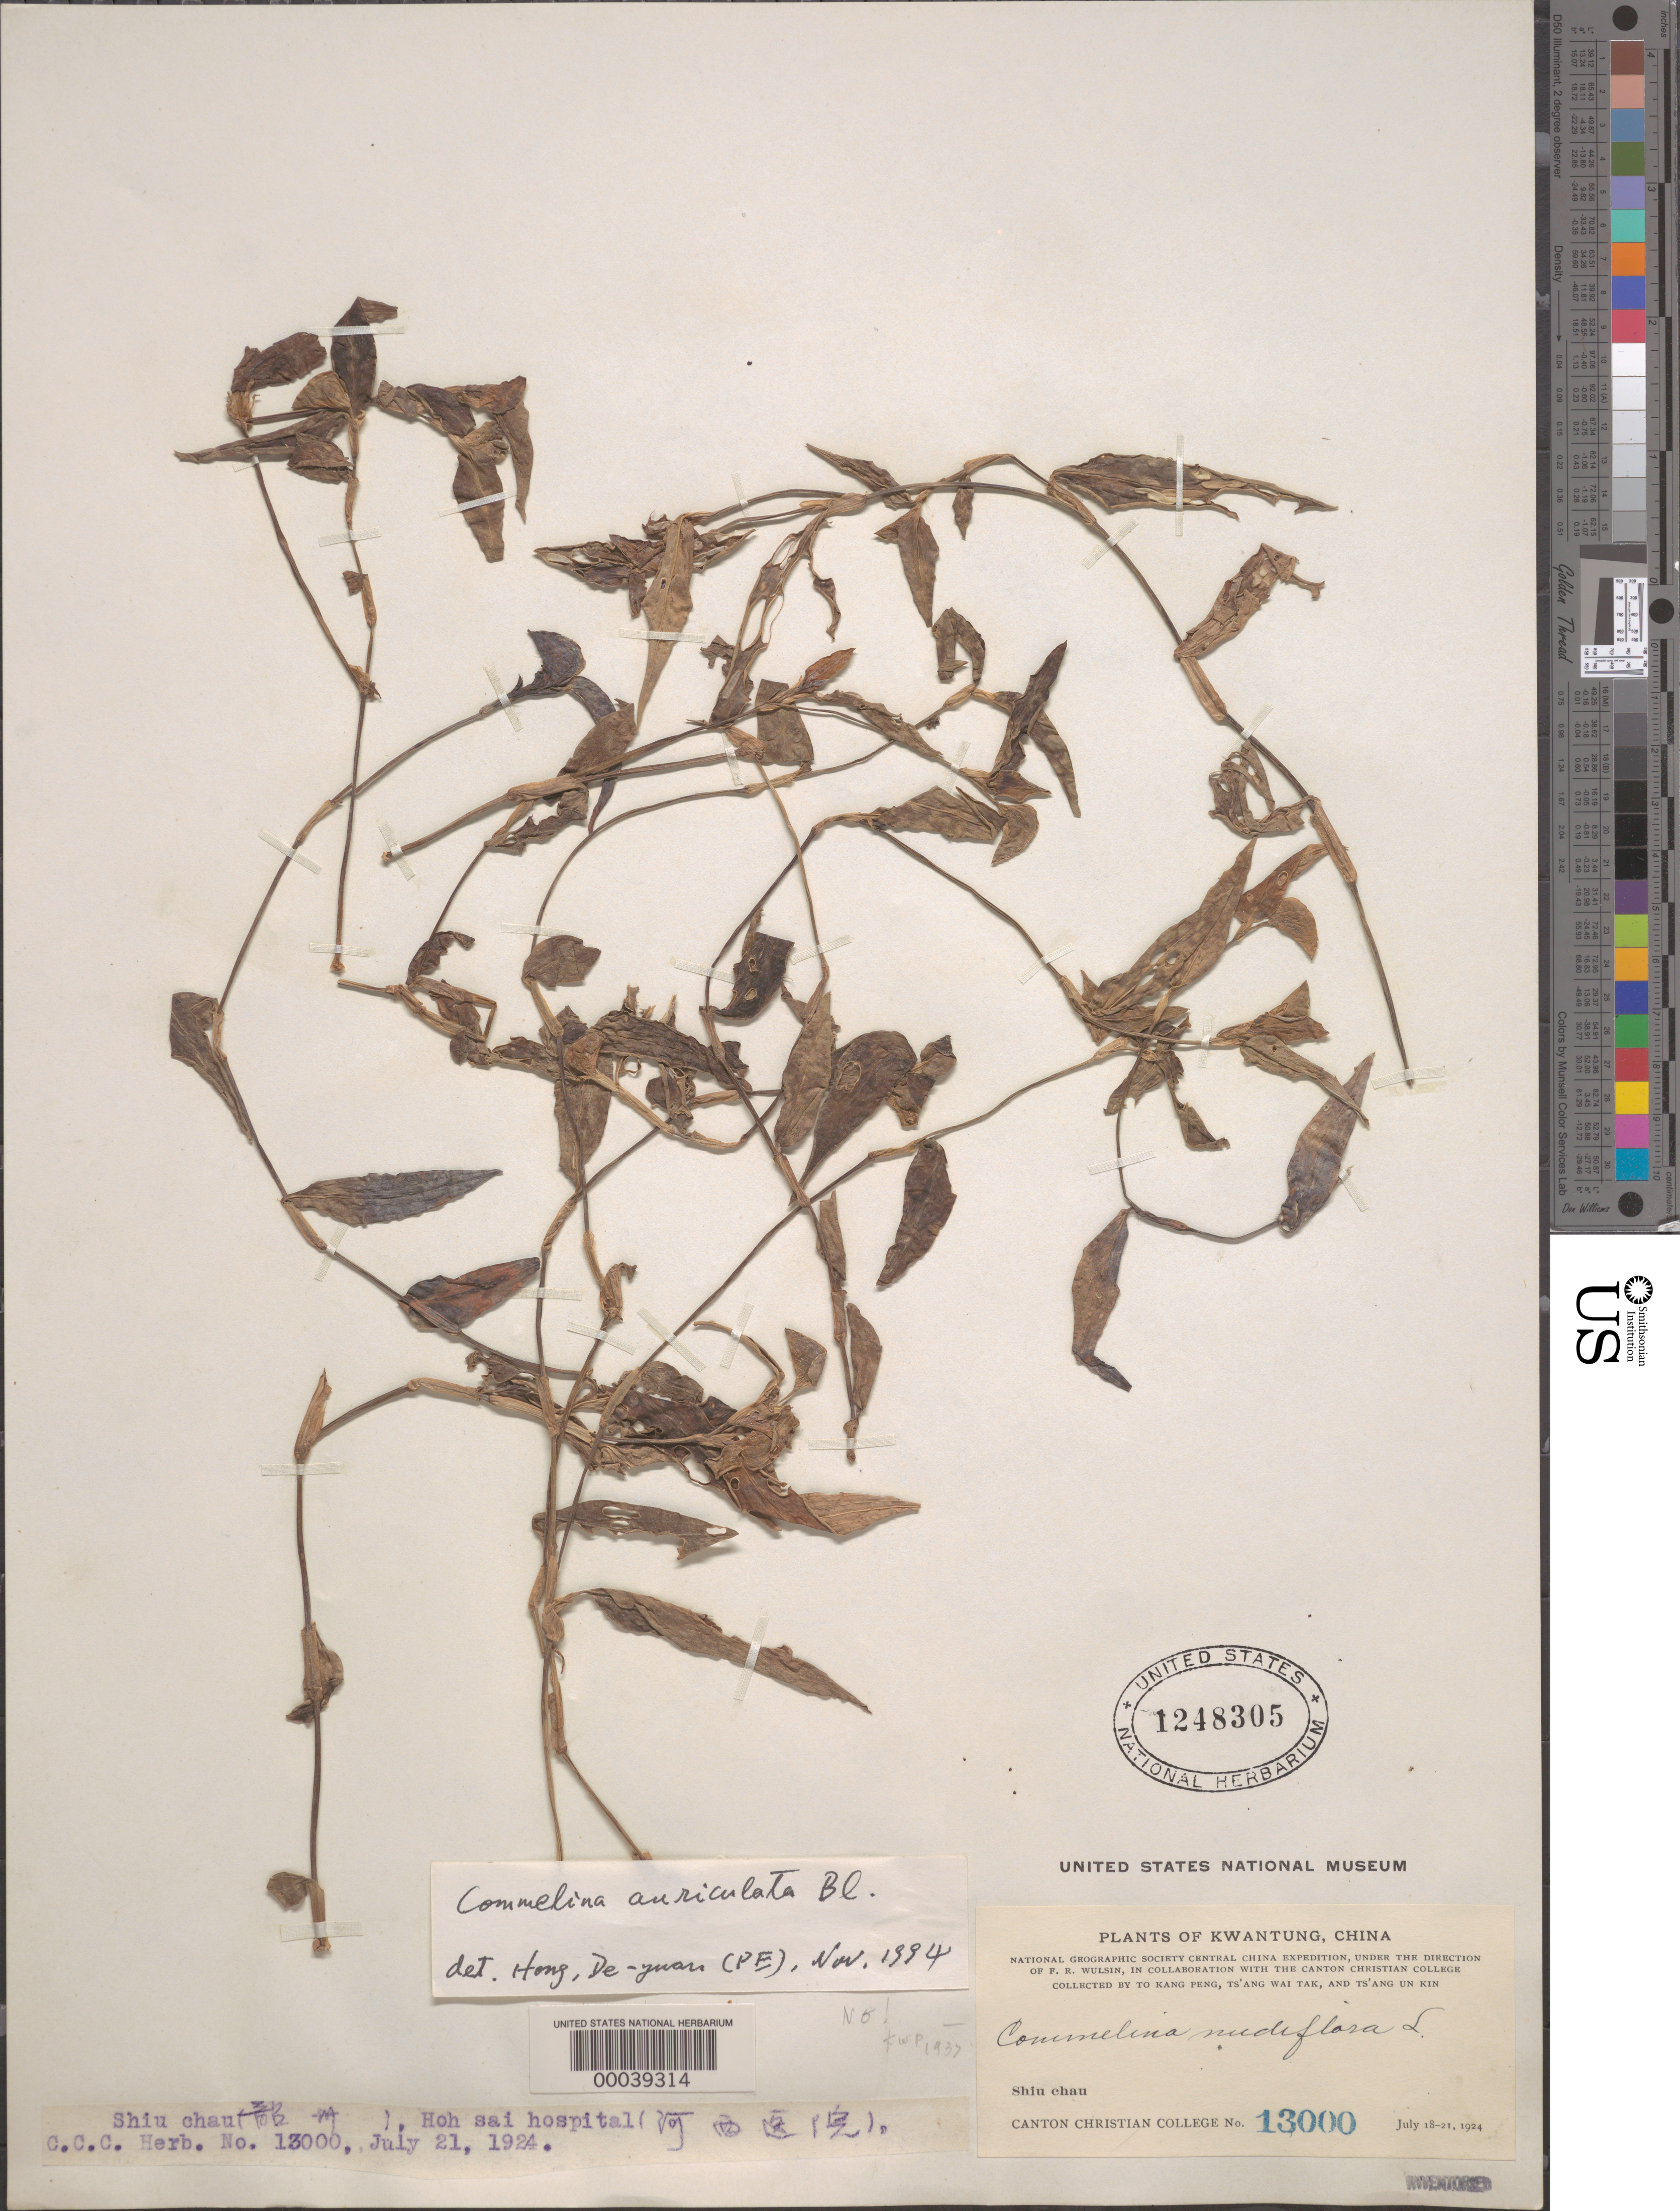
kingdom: Plantae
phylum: Tracheophyta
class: Liliopsida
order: Commelinales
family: Commelinaceae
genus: Commelina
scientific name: Commelina auriculata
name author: Blume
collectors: T. K. Peng, T. Tak & T. Kin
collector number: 13000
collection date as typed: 18 Jul 1924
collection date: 1924-07-18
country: China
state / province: Guangdong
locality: Shiu chau, hoi sai hospital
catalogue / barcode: US 1248305